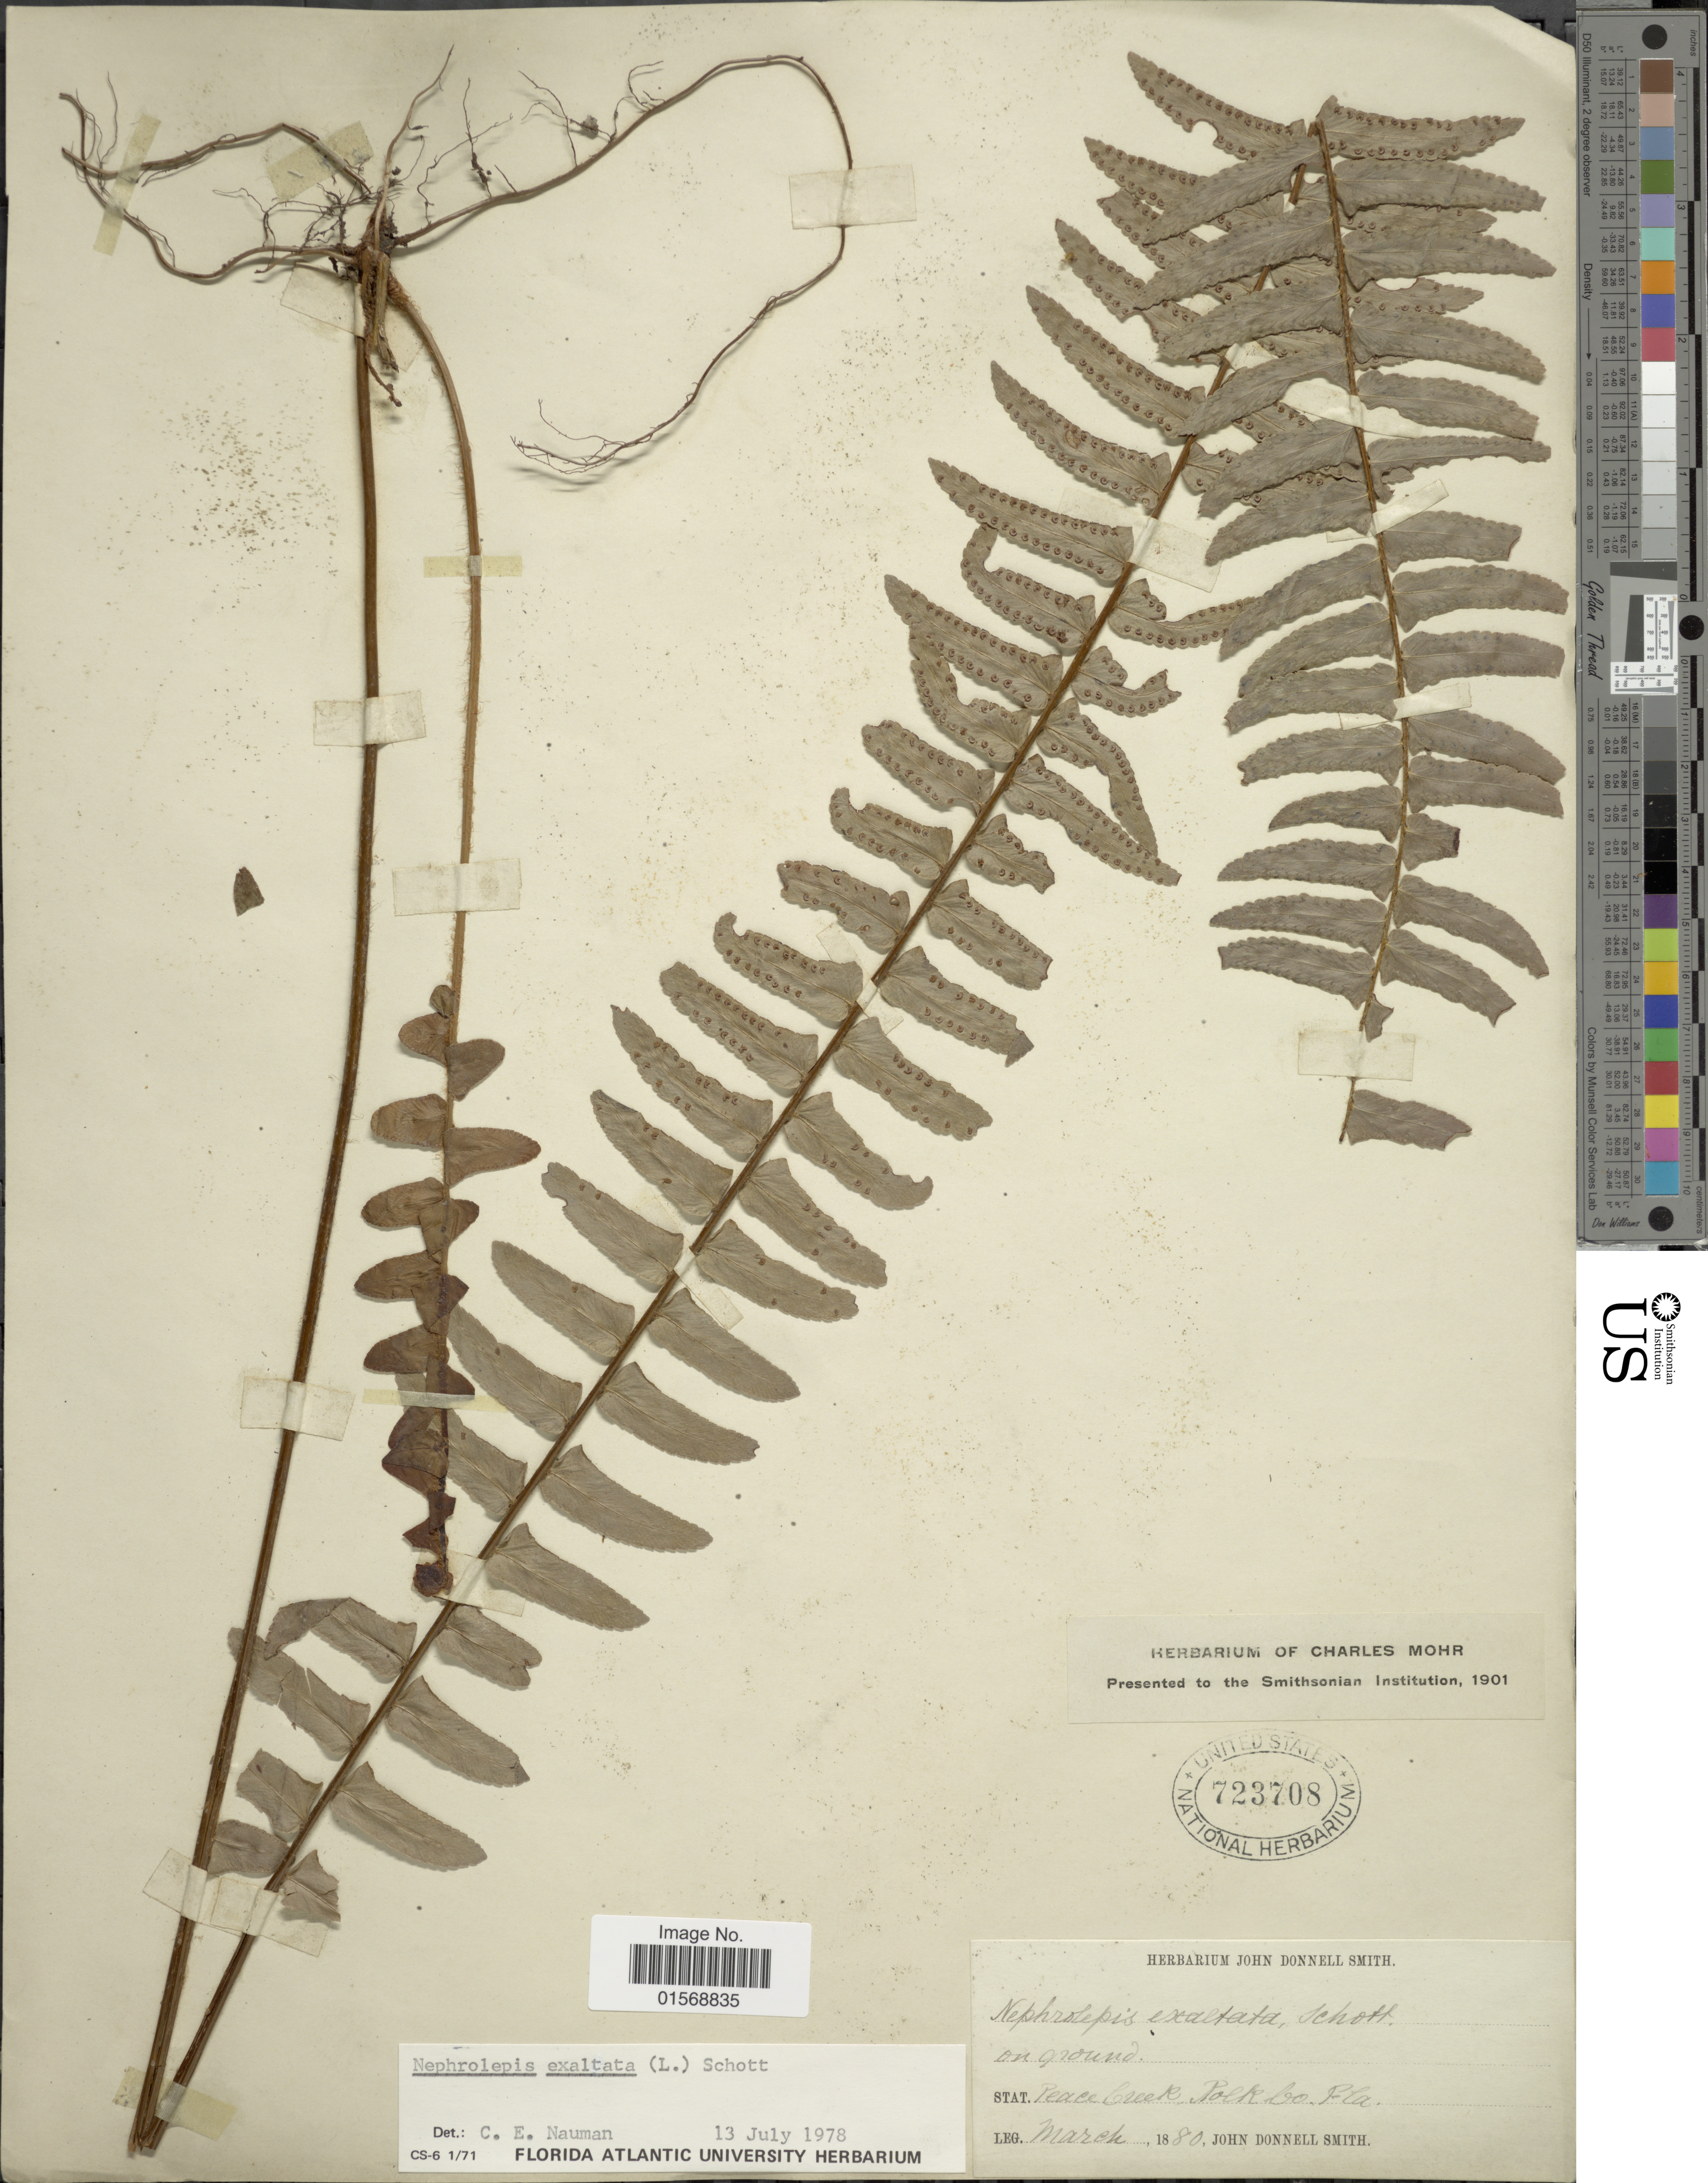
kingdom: Plantae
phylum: Tracheophyta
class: Polypodiopsida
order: Polypodiales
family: Nephrolepidaceae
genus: Nephrolepis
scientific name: Nephrolepis exaltata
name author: (L.) Schott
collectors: J. Donnell Smith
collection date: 1880-03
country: United States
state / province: Florida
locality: Peace Creek, Polk Co.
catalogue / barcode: US 723708